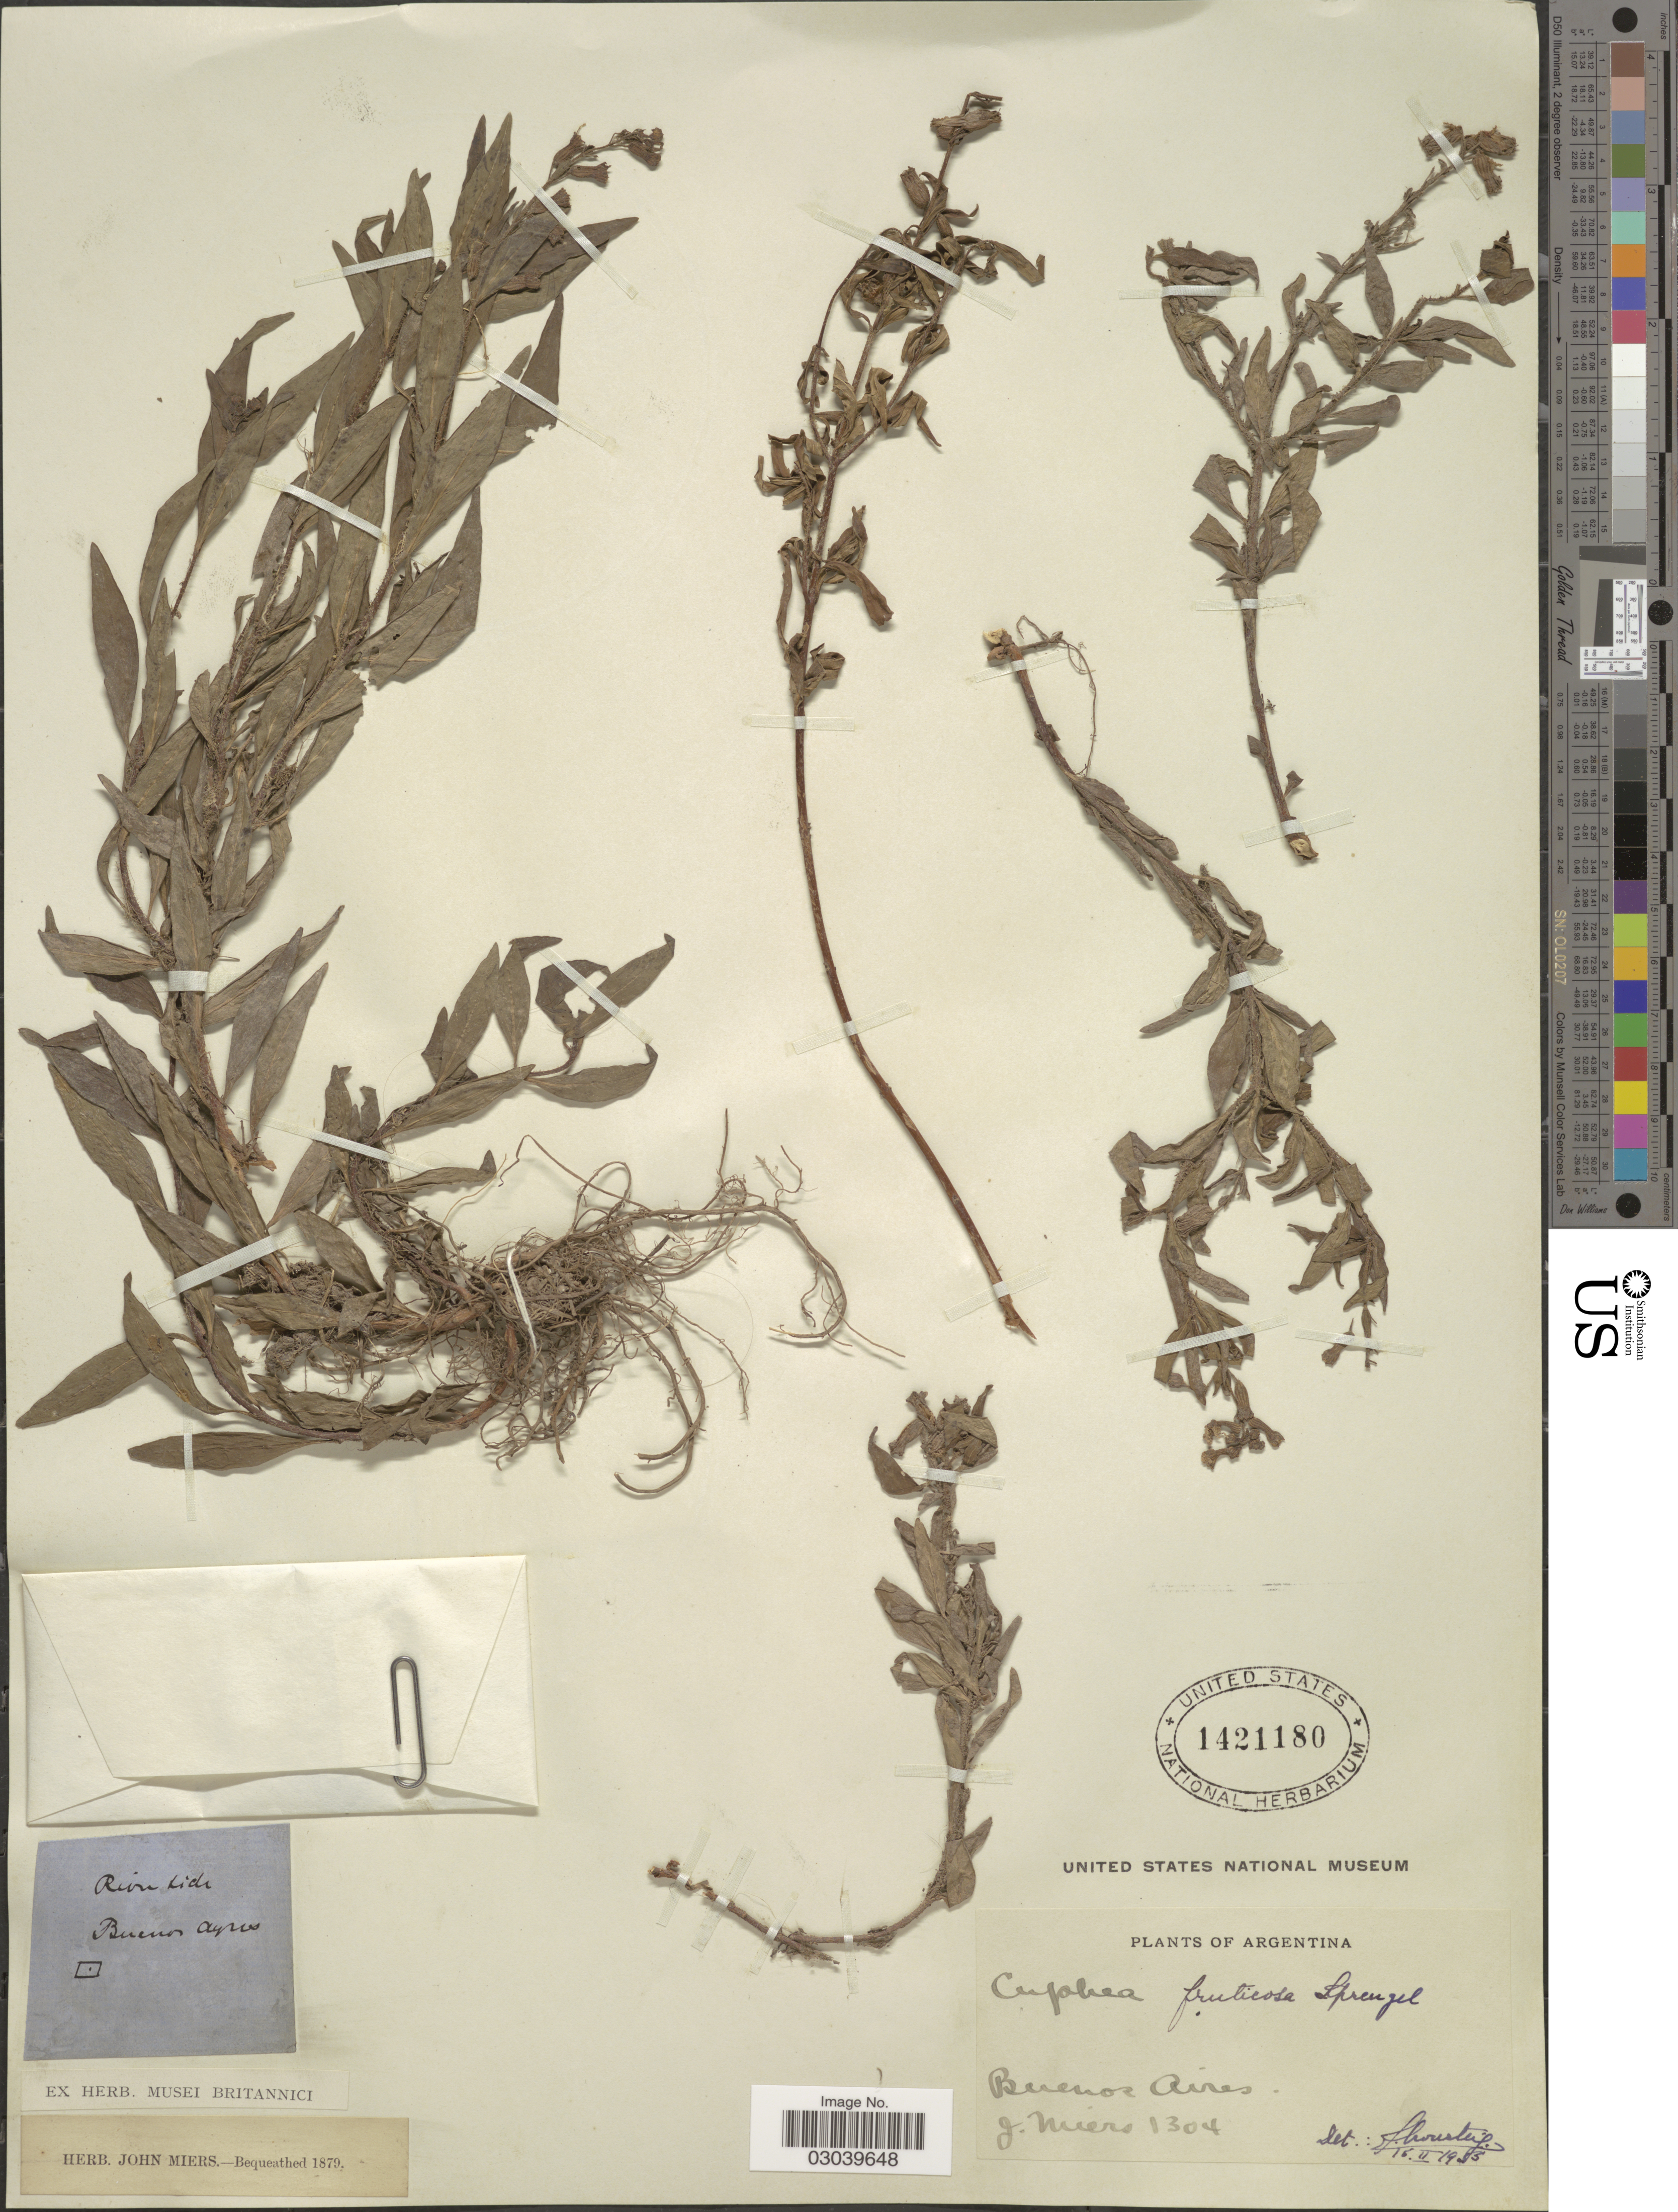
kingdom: Plantae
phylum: Tracheophyta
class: Magnoliopsida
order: Myrtales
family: Lythraceae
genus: Cuphea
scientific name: Cuphea fruticosa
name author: Spreng.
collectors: J. Miers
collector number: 1304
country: Argentina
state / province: Buenos Aires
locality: River side.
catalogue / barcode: US 1421180